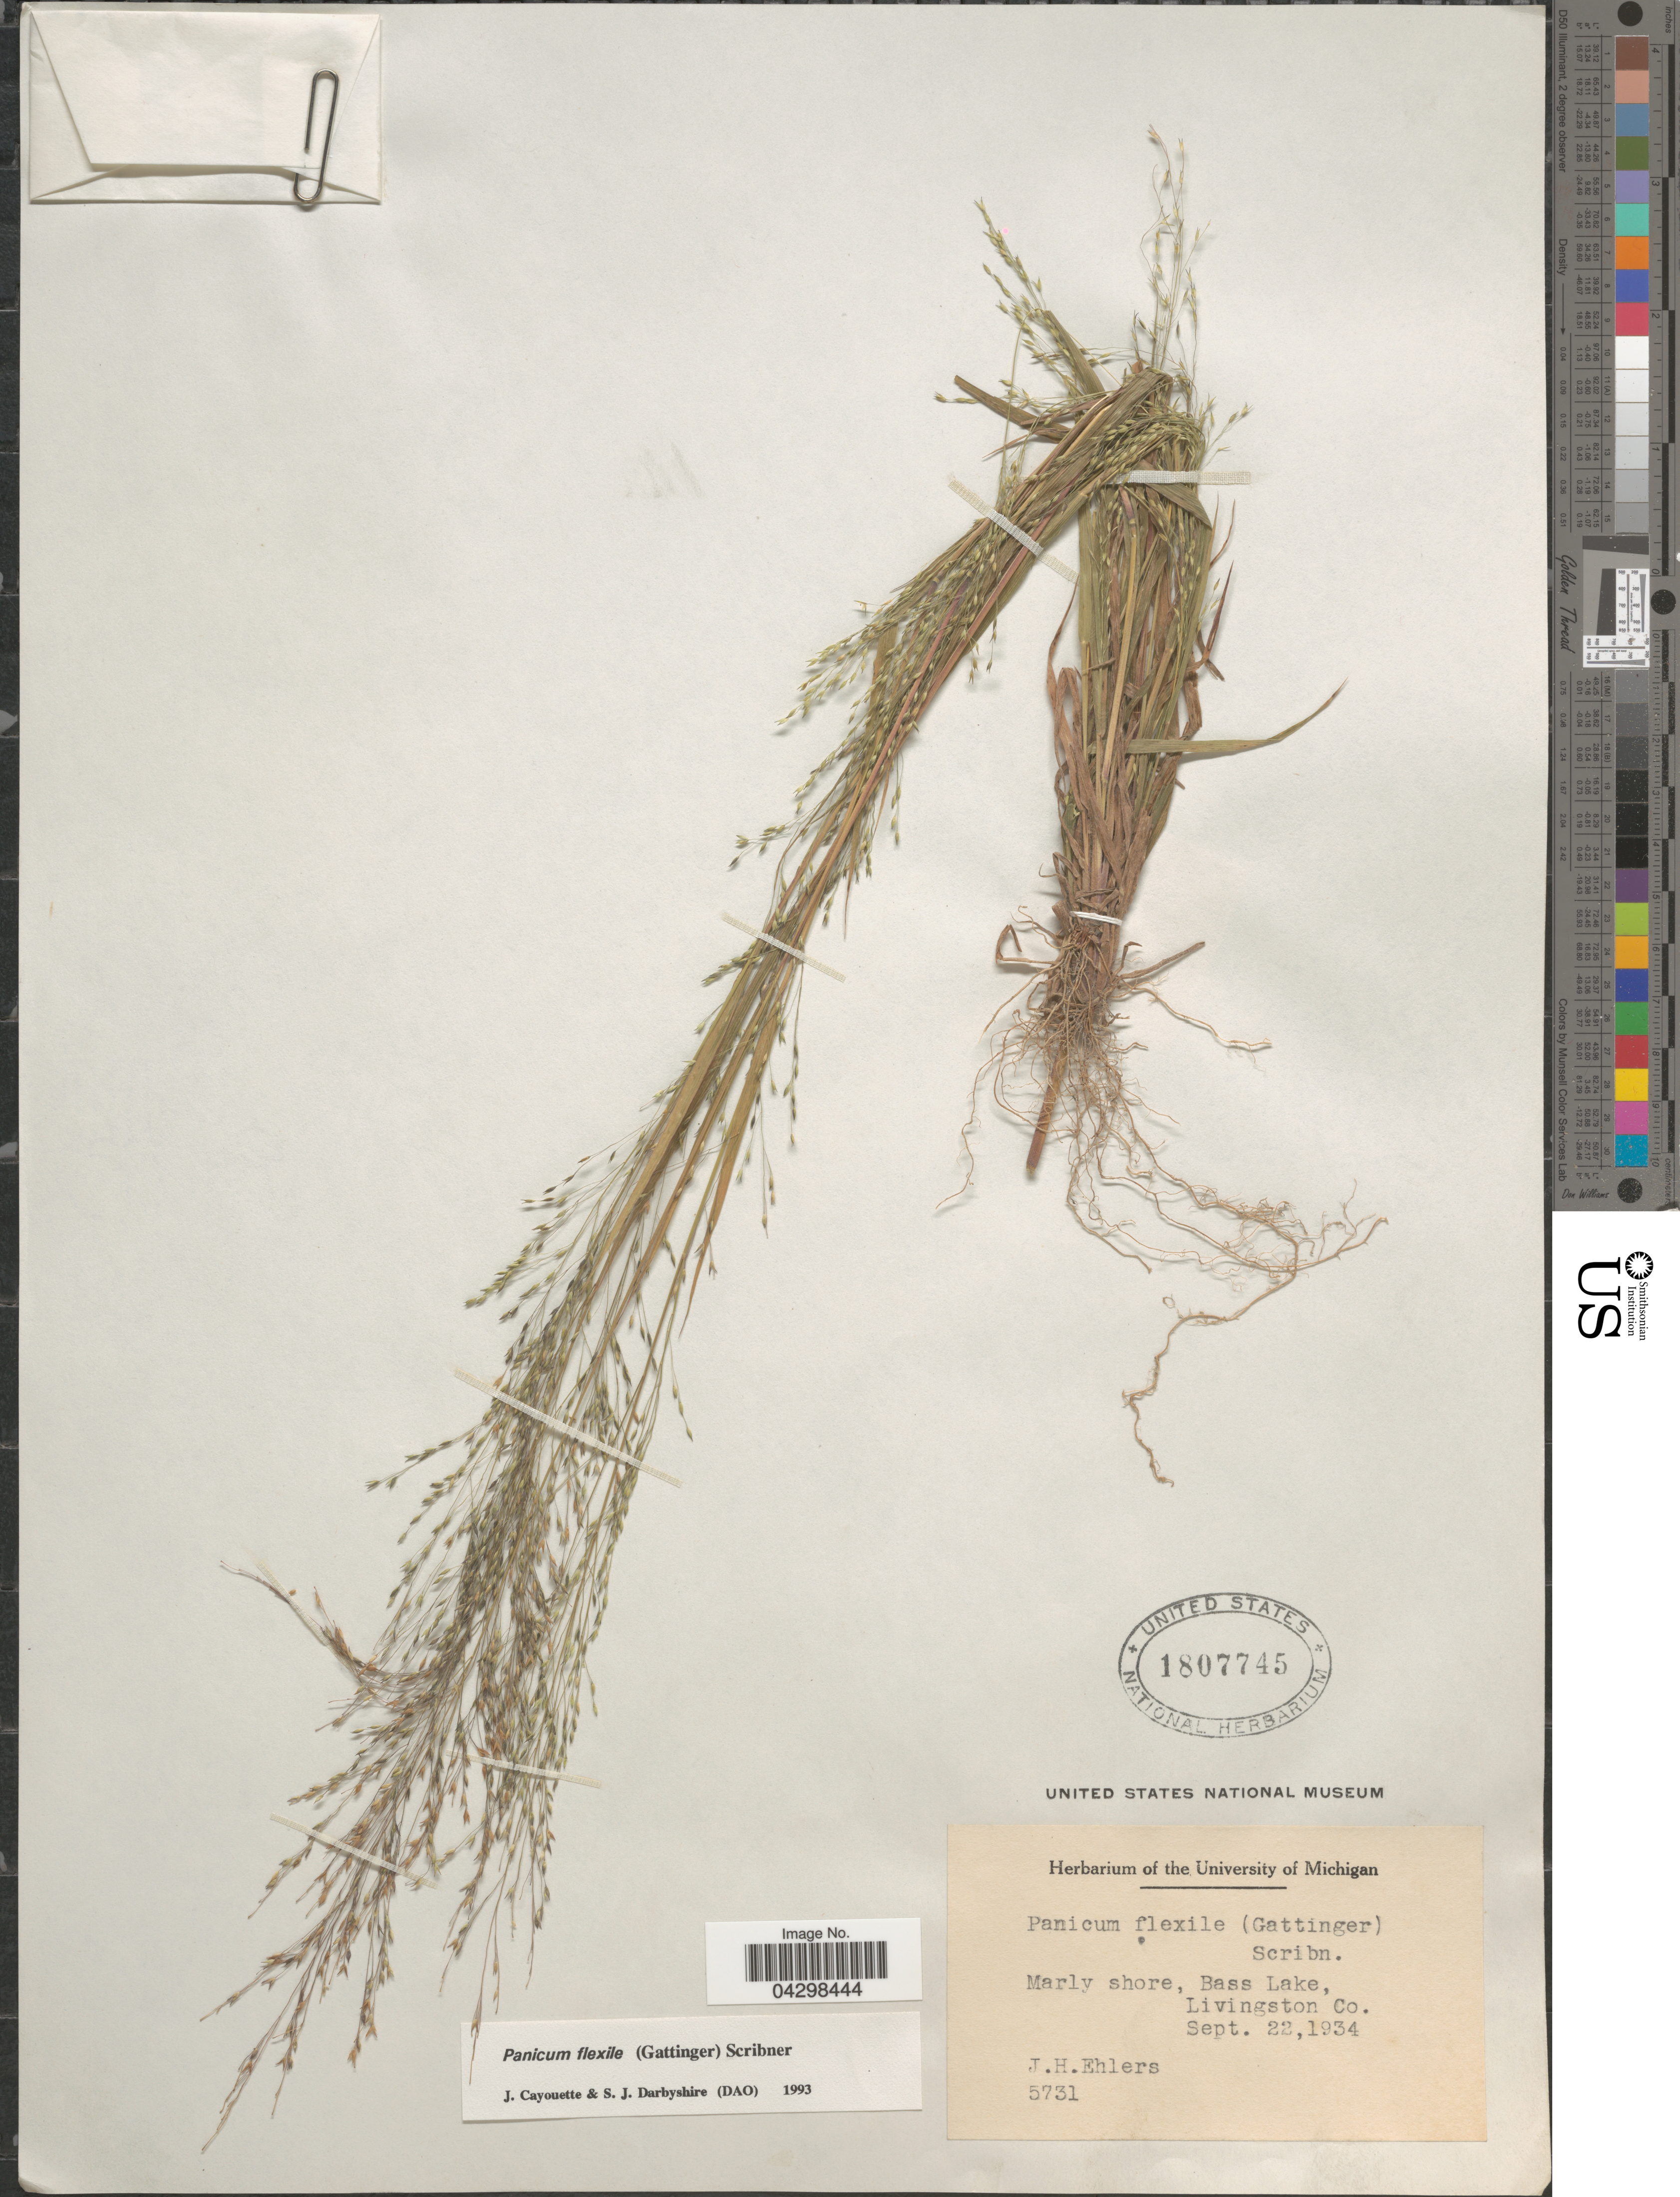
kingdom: Plantae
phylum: Tracheophyta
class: Liliopsida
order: Poales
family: Poaceae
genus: Panicum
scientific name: Panicum flexile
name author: (Gatt.) Scribn.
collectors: J. H. Ehlers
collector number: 5731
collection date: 1934-09-22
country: United States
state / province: Michigan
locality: Marly shore, Bass Lake, Livingston Co.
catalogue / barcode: US 1807745